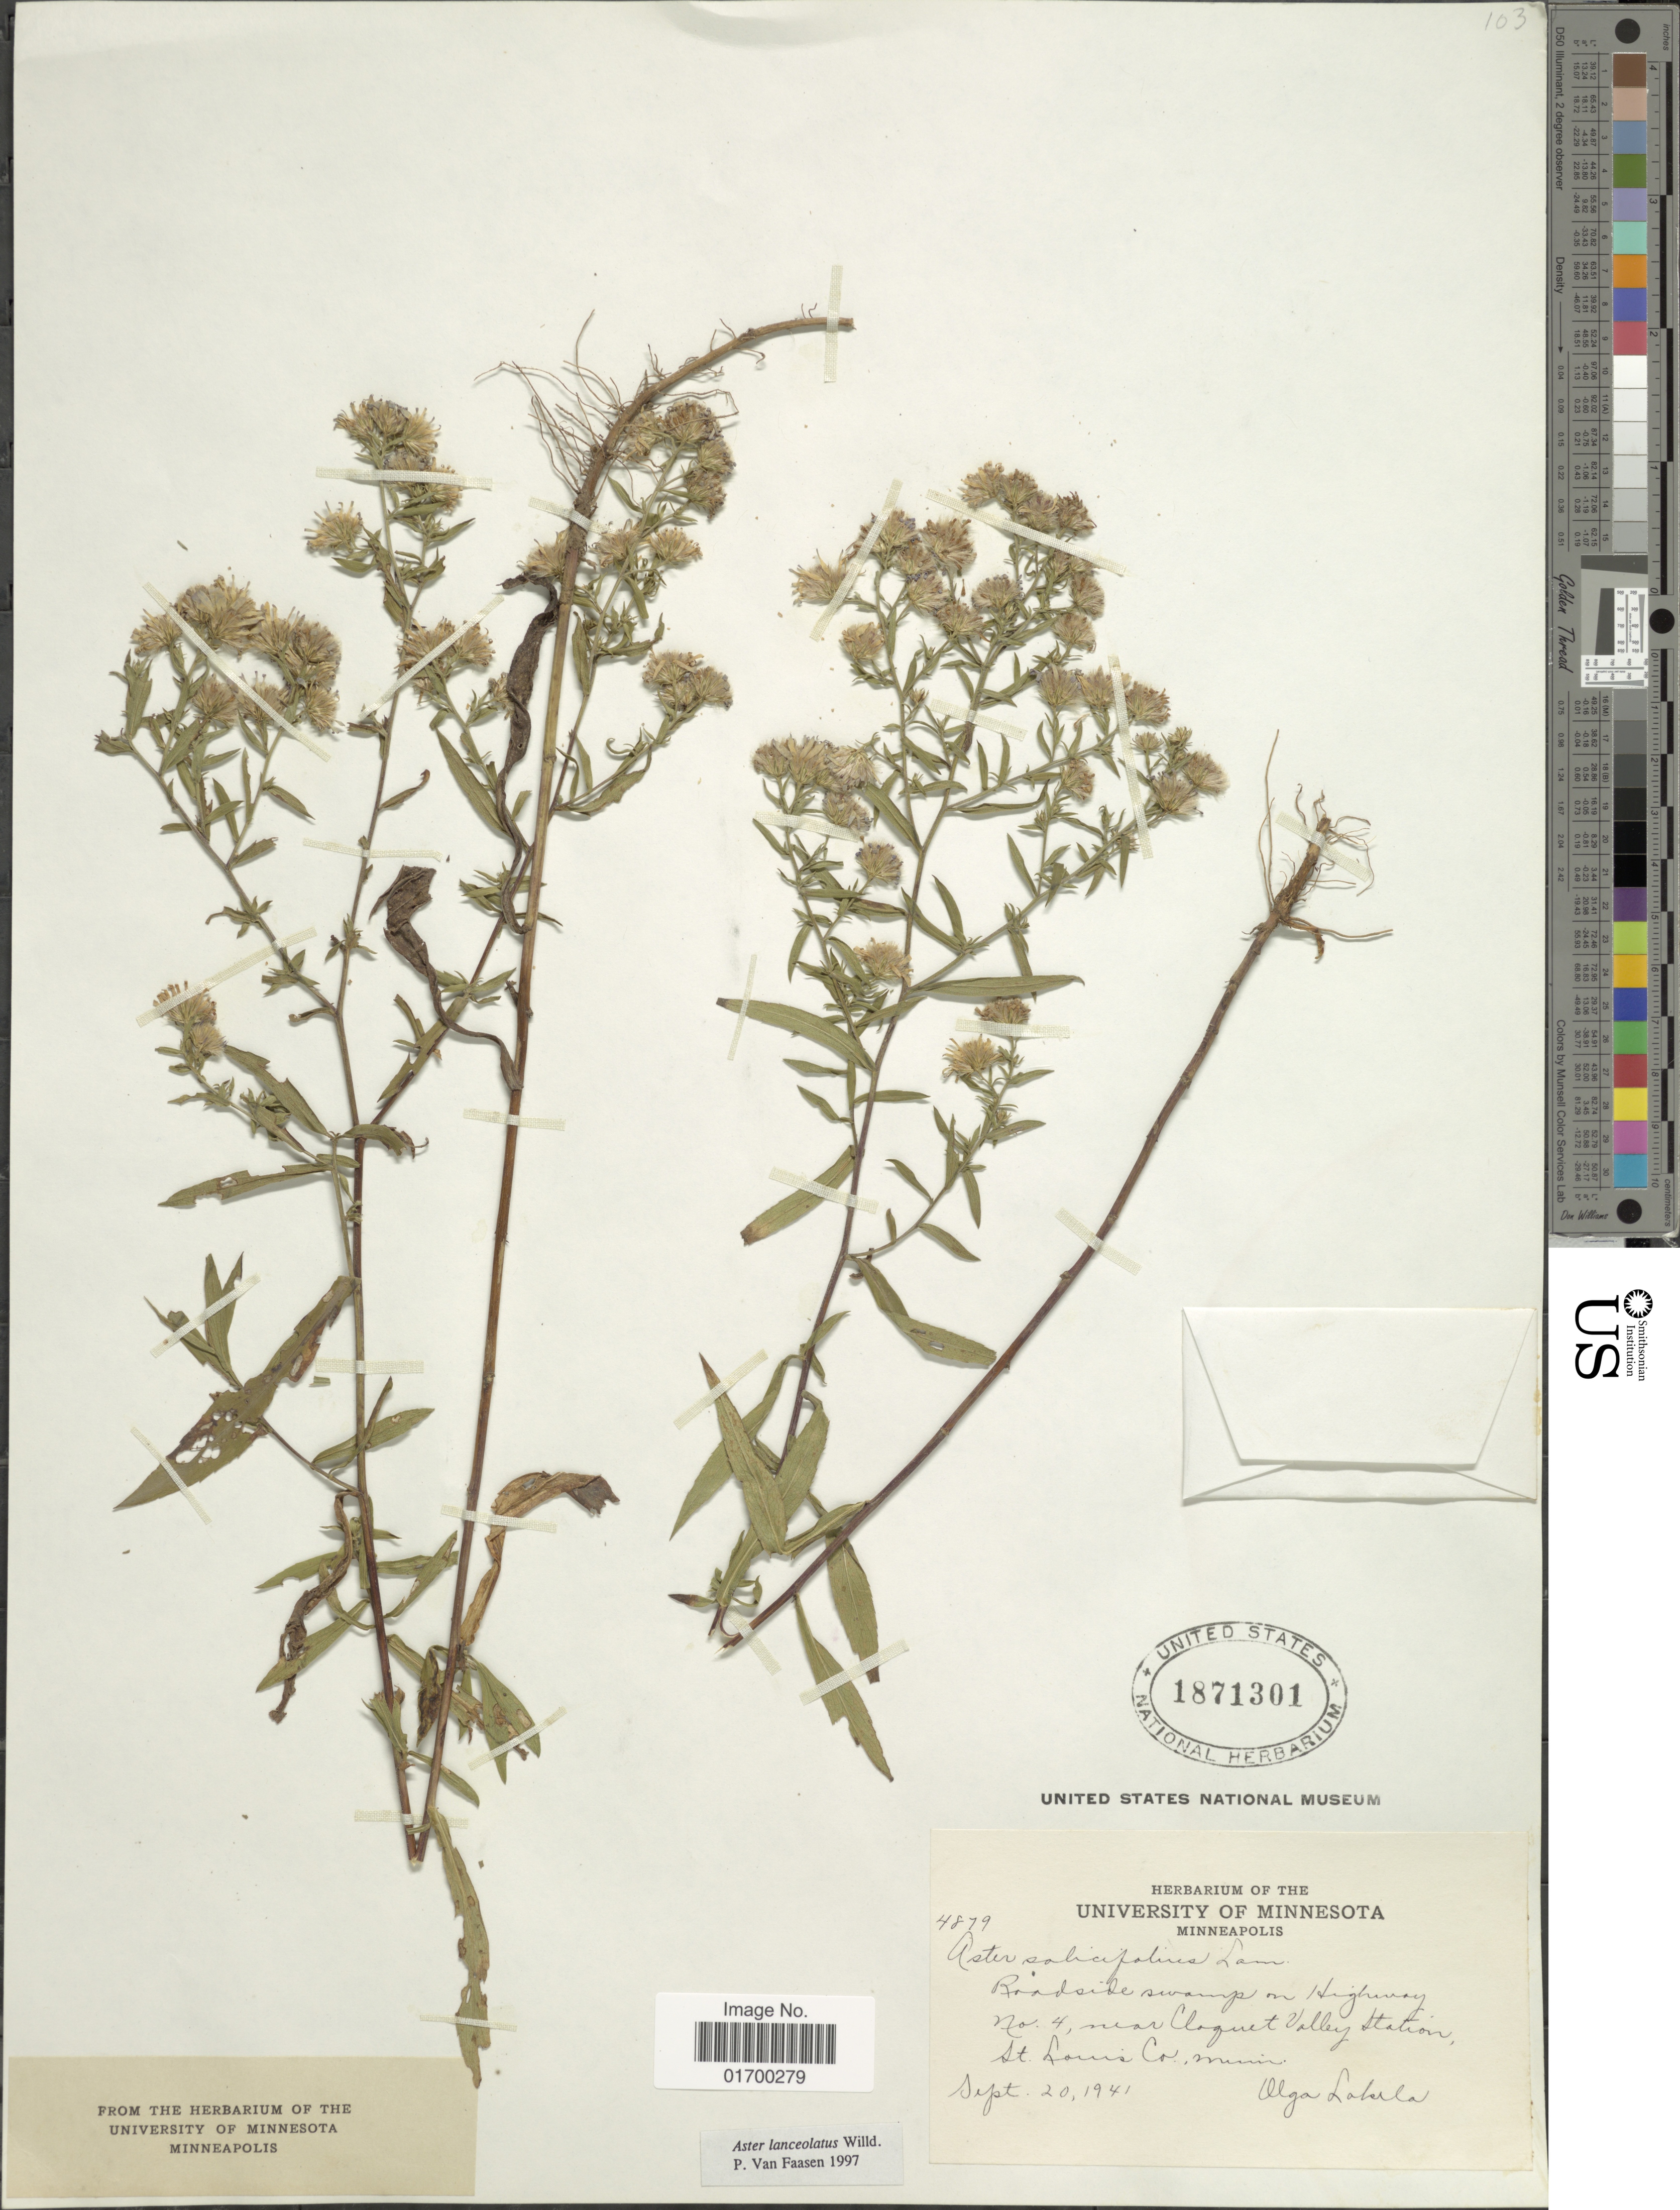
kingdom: Plantae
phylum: Tracheophyta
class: Magnoliopsida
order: Asterales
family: Asteraceae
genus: Symphyotrichum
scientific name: Symphyotrichum lanceolatum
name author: (Willd.) G.L. Nesom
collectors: O. K. Lakela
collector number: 4879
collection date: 1941-09-20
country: United States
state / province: Minnesota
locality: Roadside swamp on Highway no. 4, near Cloquet Valley Station, St. Louis Co., Minn.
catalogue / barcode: US 1871301